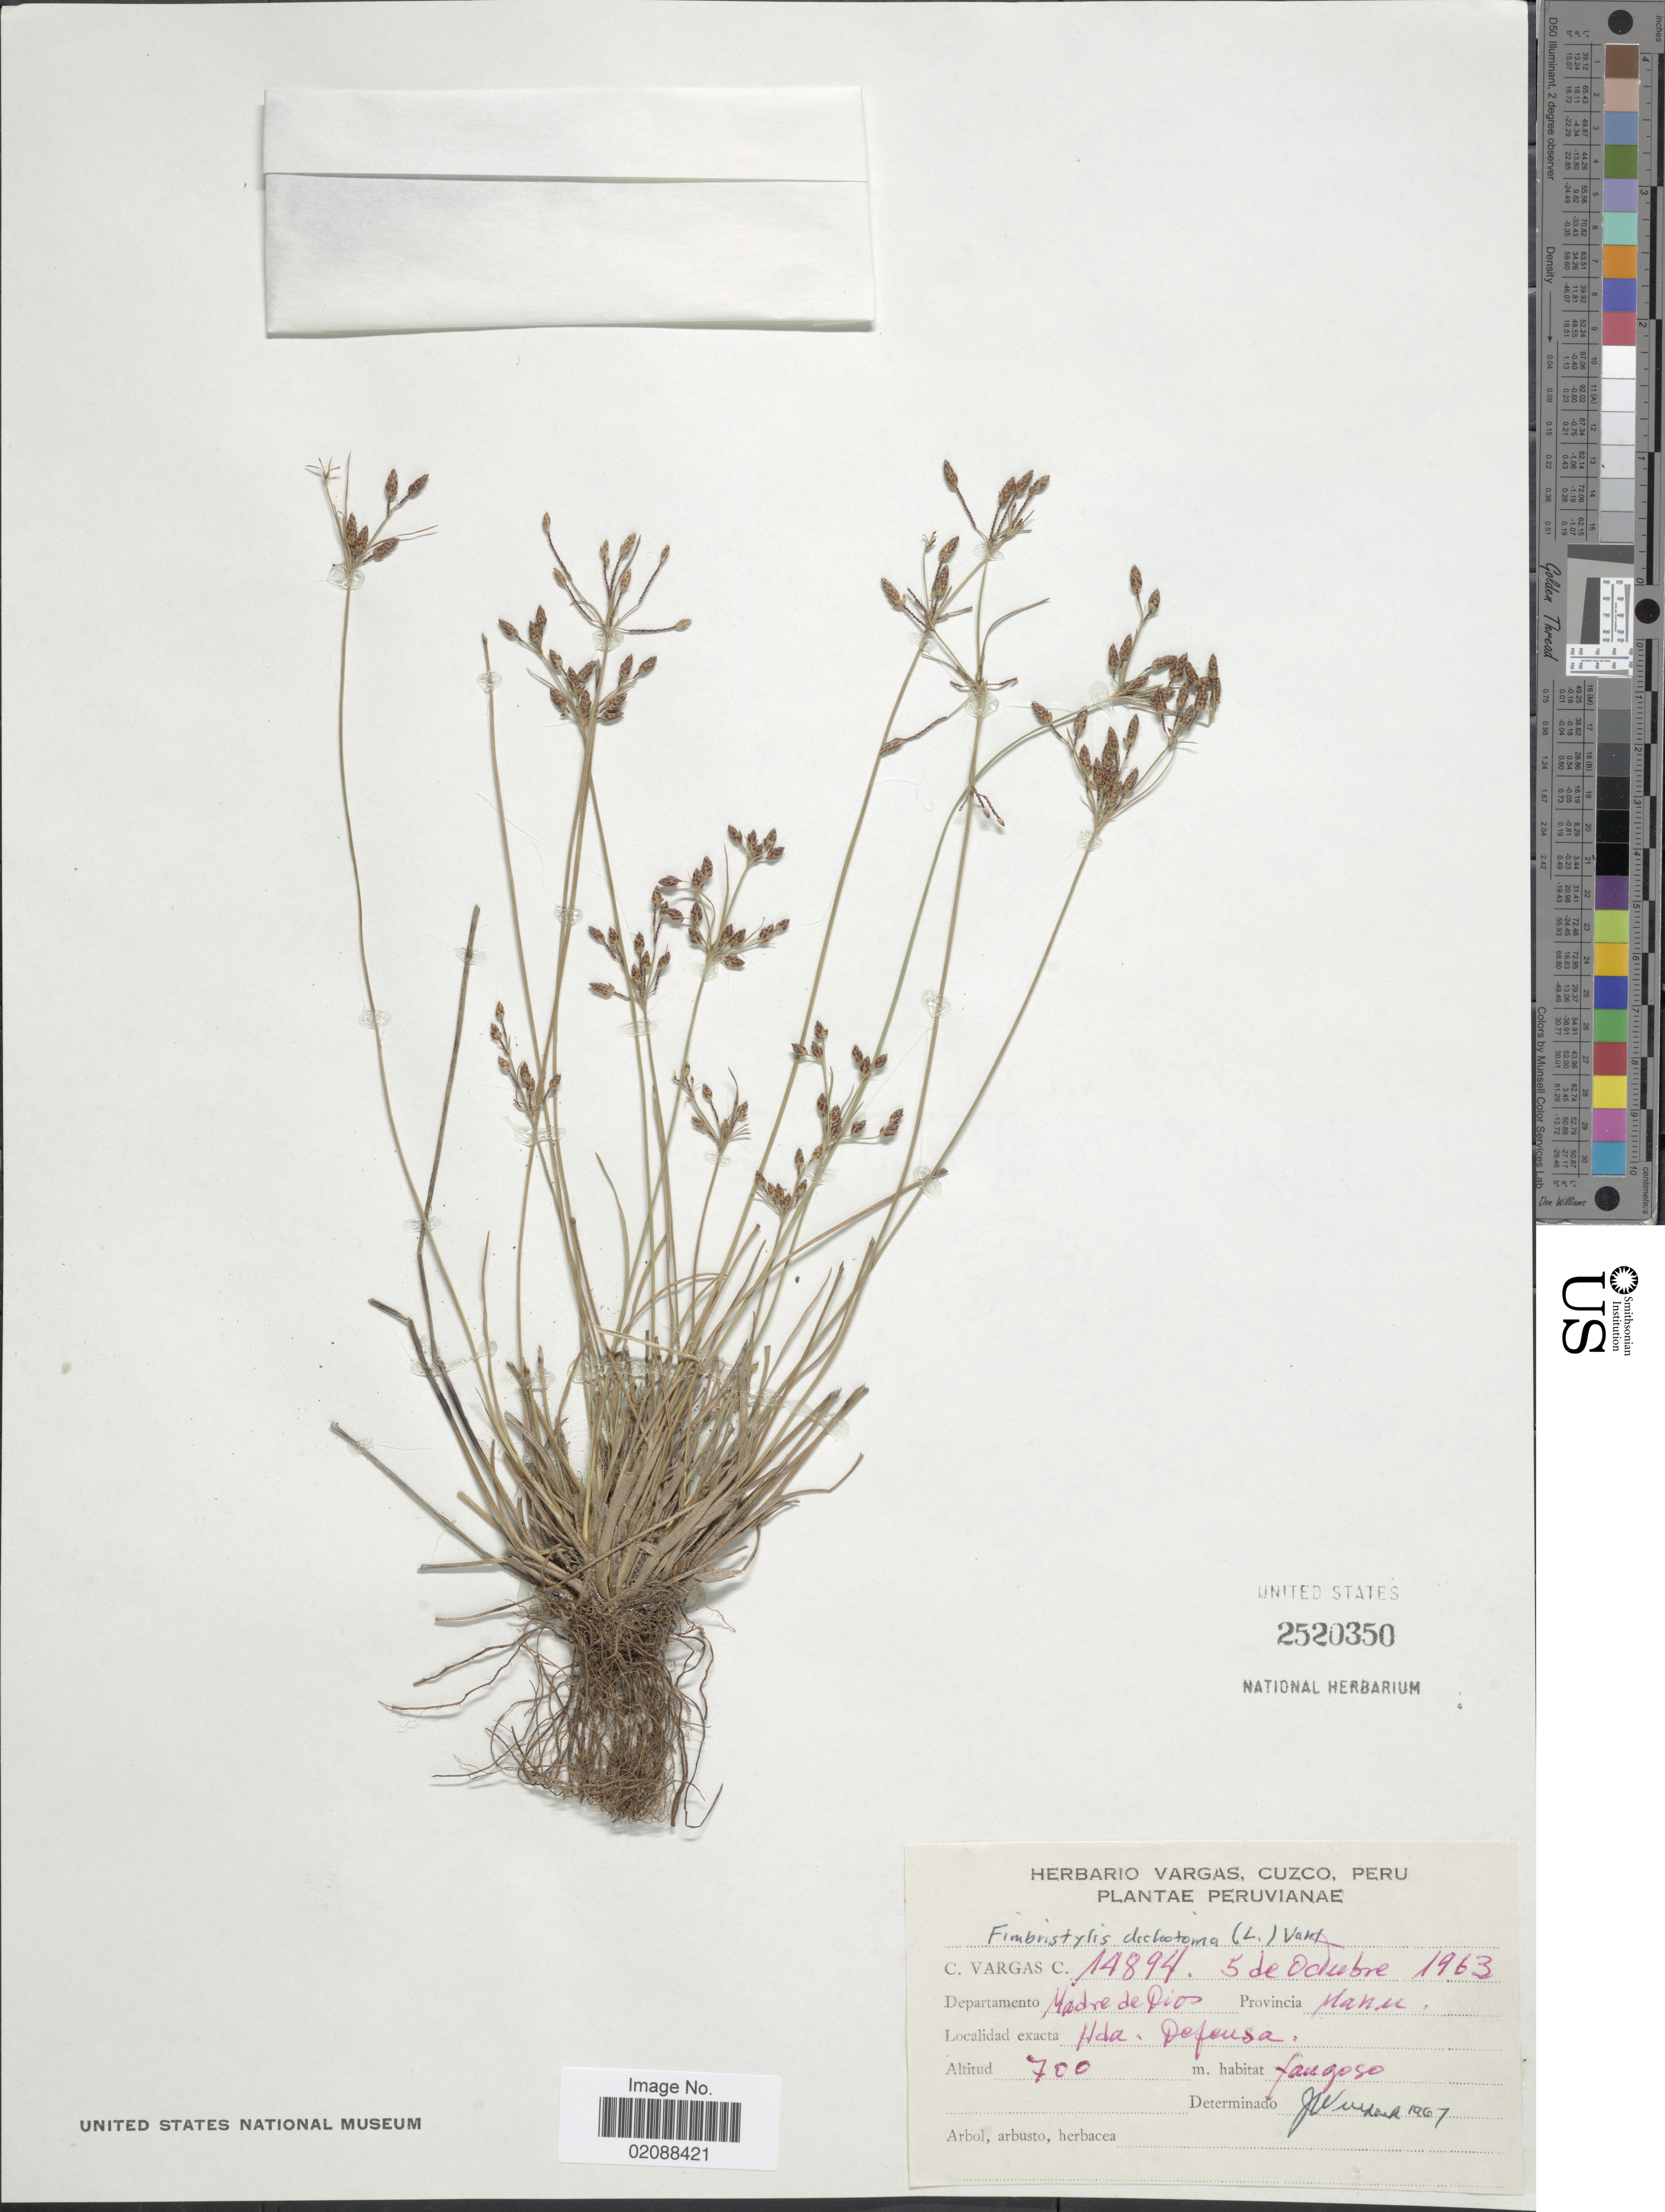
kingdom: Plantae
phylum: Tracheophyta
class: Liliopsida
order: Poales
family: Cyperaceae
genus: Fimbristylis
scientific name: Fimbristylis dichotoma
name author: (L.) Vahl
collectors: C. Vargas Calderón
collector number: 14894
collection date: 1963-10-05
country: Peru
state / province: Madre de Dios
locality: Peruvianae. Provincia: Manu. Hda. Defeusa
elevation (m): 700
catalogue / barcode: US 2520350